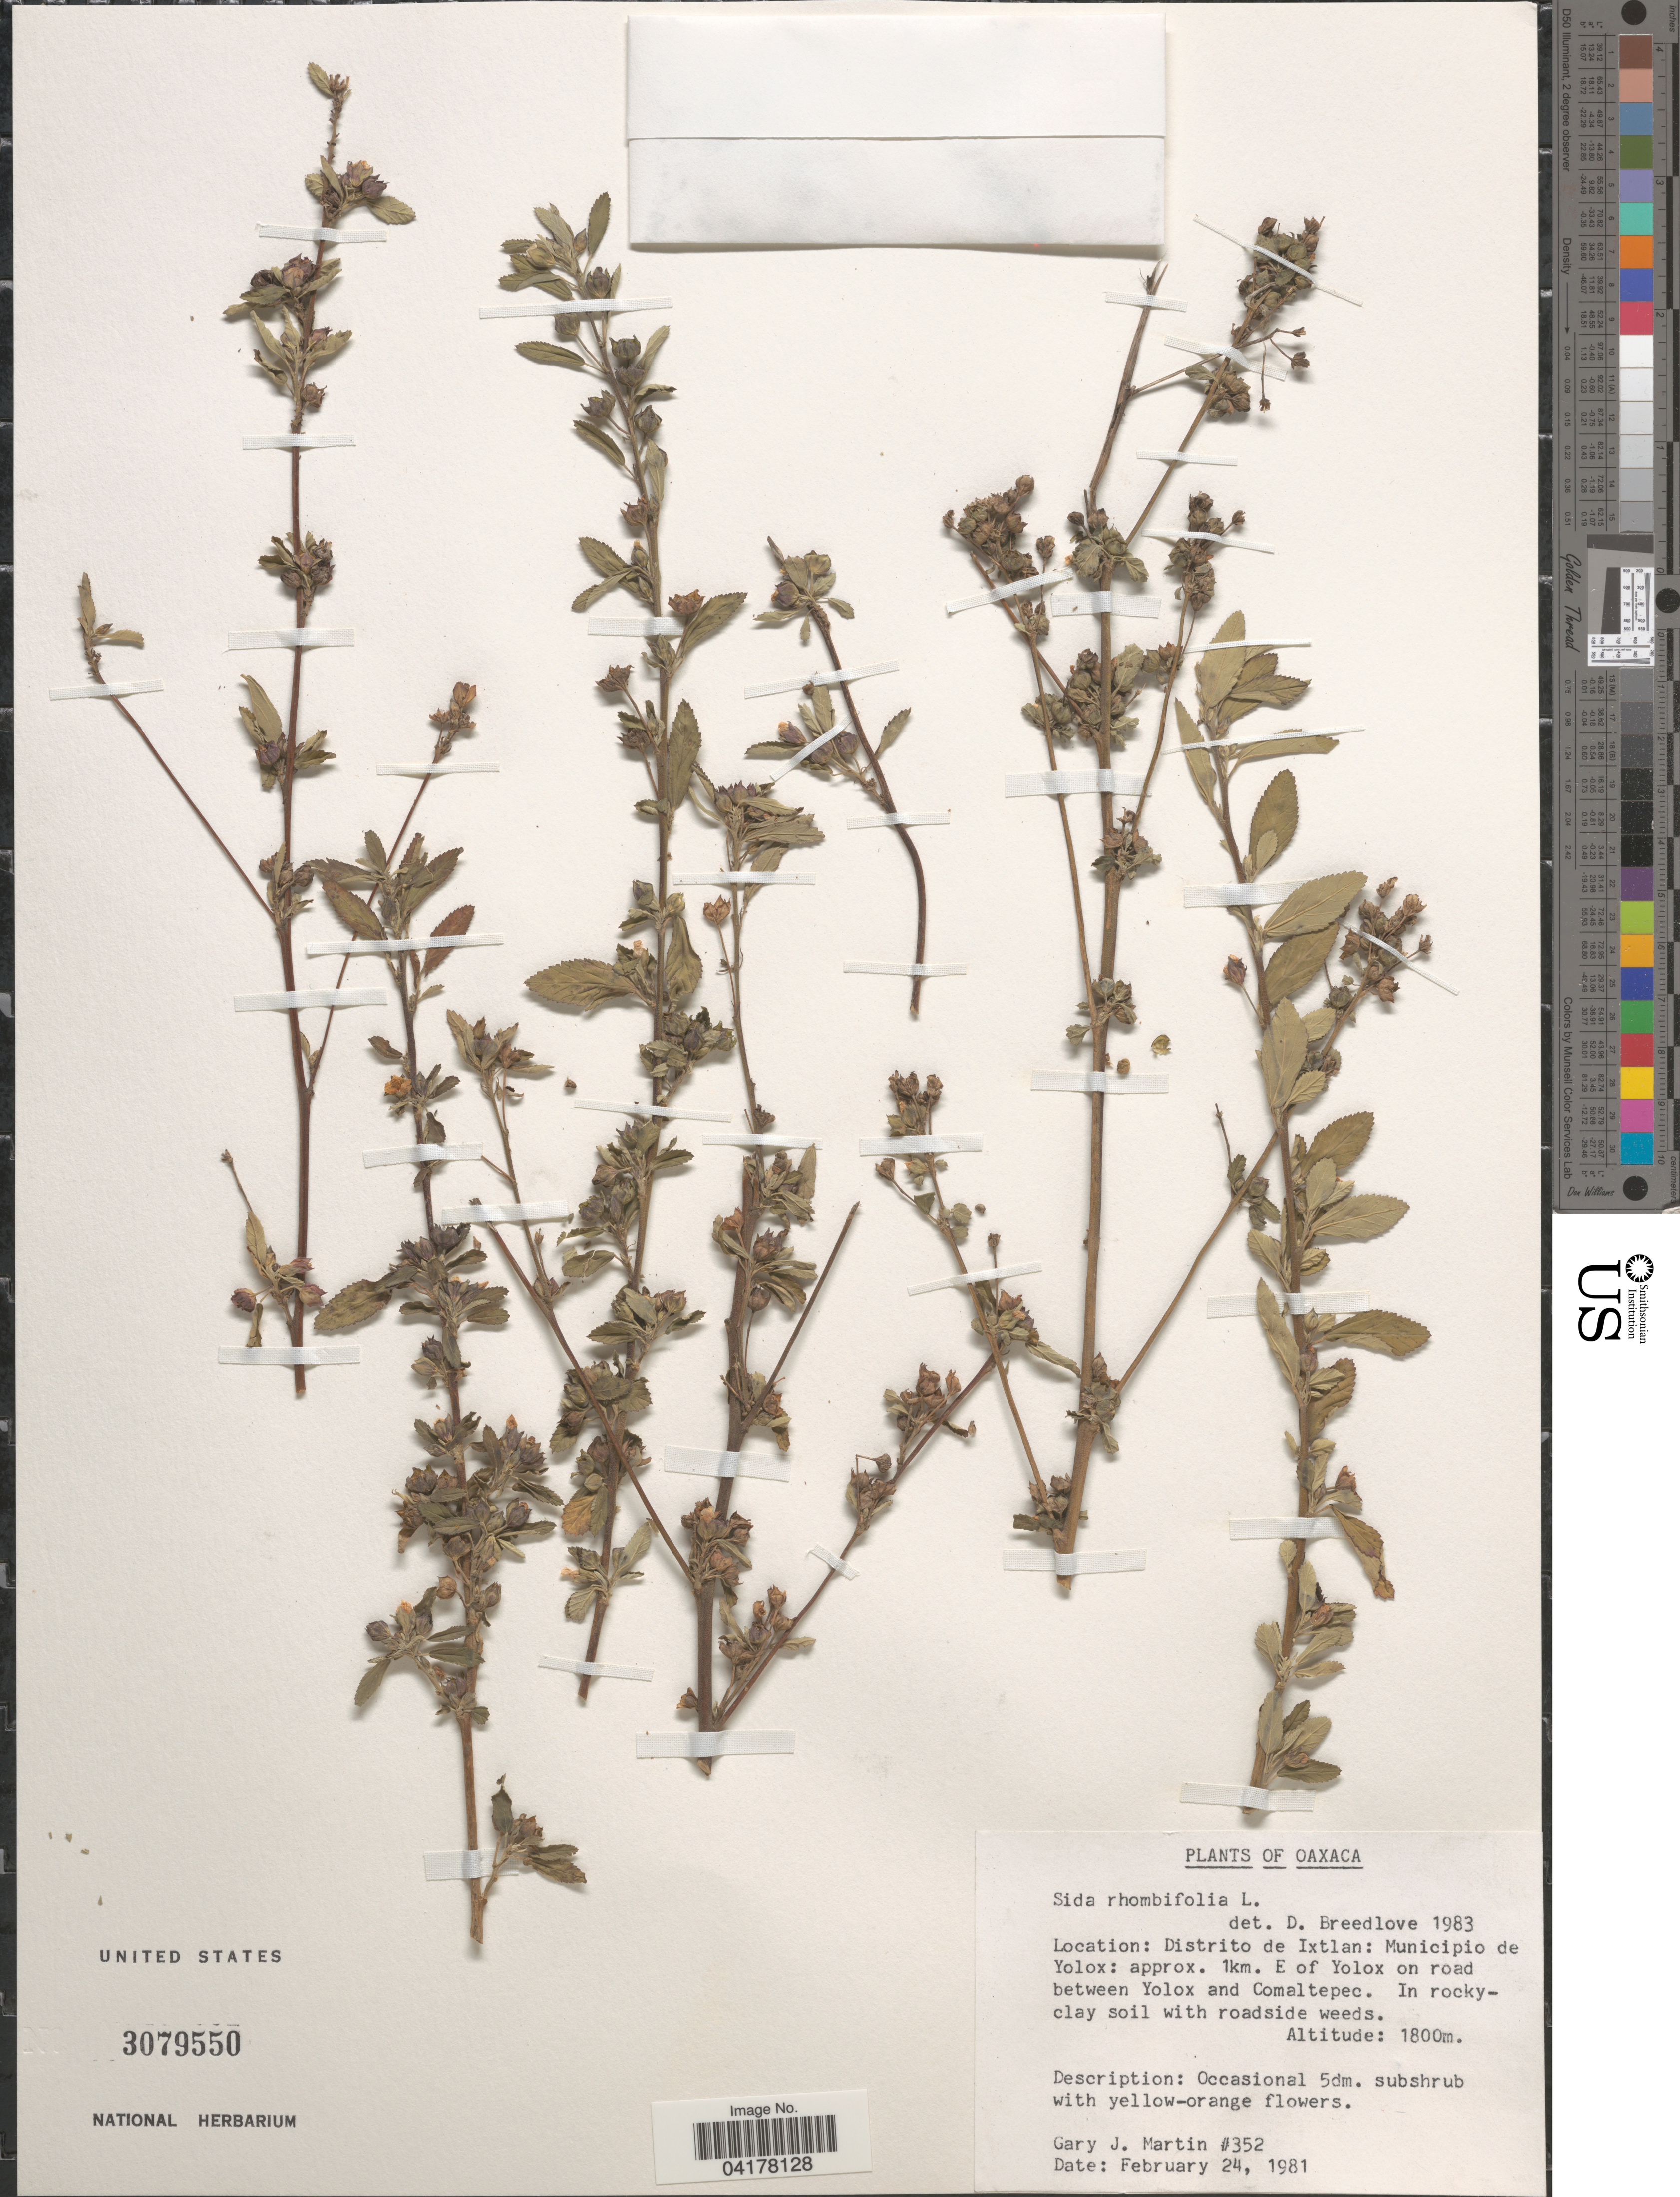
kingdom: Plantae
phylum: Tracheophyta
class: Magnoliopsida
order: Malvales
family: Malvaceae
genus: Sida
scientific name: Sida rhombifolia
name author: L.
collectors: J. Martin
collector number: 352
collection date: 1981-02-24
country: Mexico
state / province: Oaxaca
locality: Distrito de Ixtlan: Municipio de Yolox: approx. 1km. E of Yolox on road between Yolox and Comaltepec.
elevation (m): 1800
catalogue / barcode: US 3079550